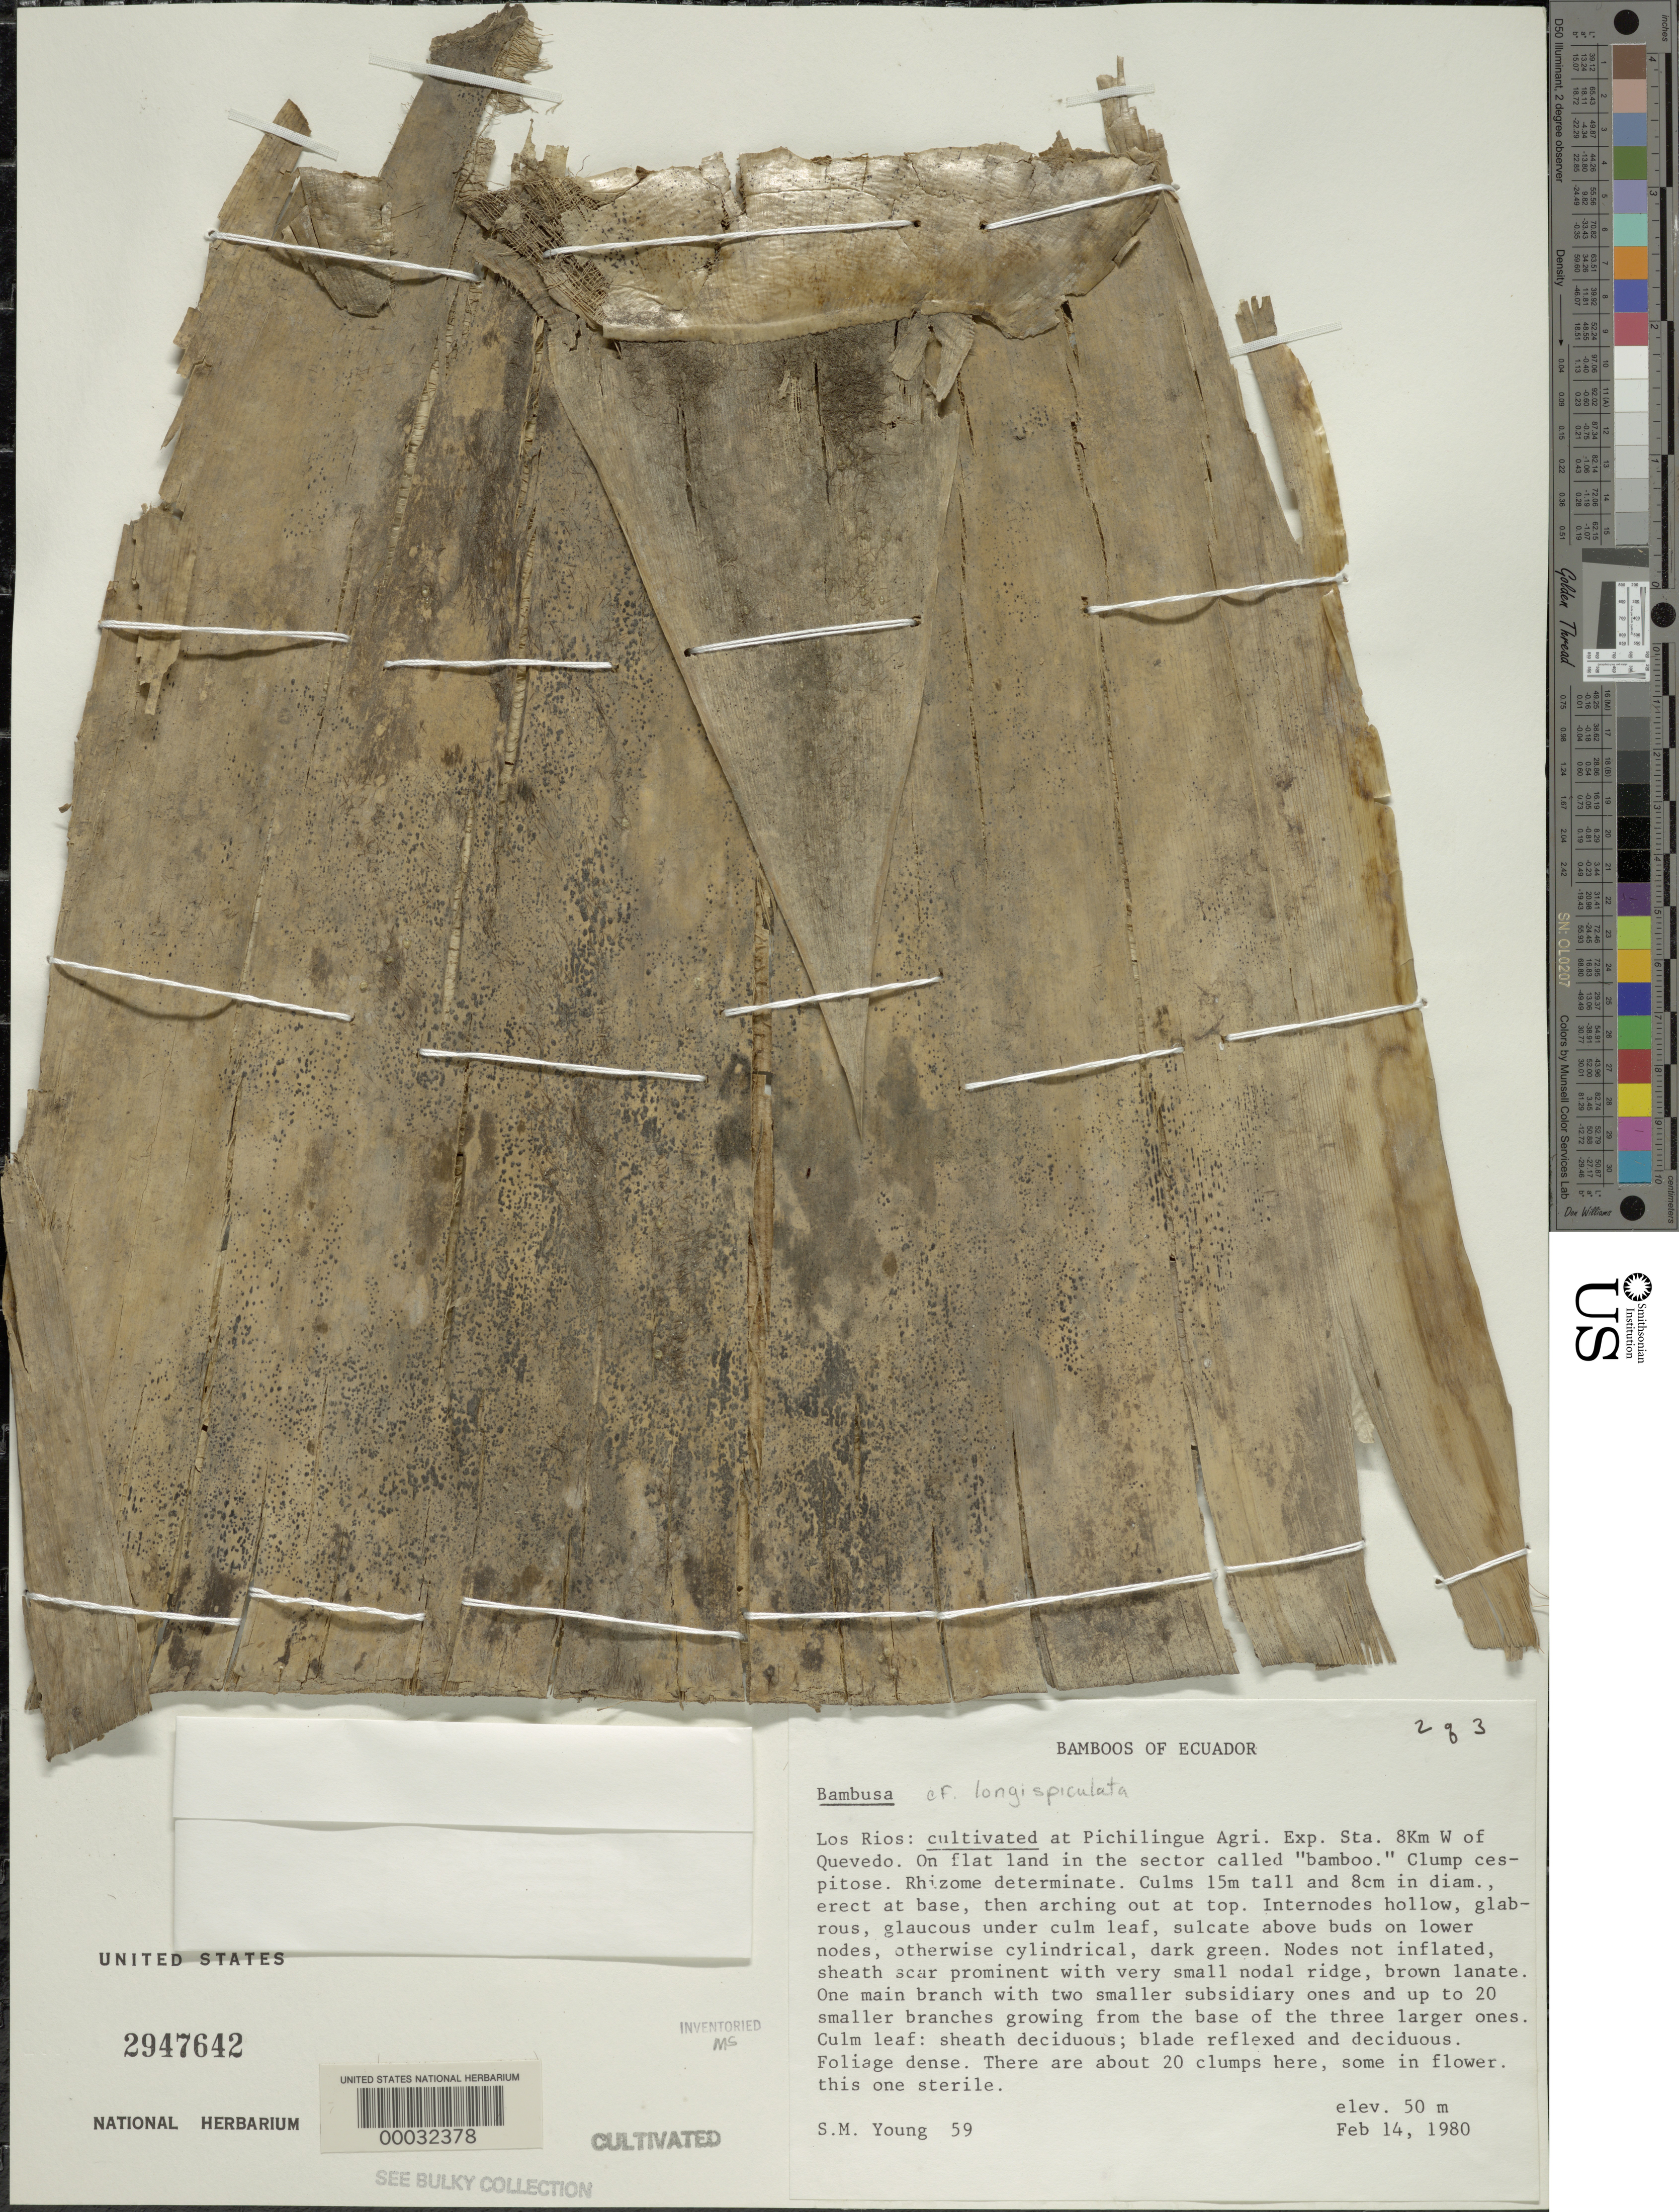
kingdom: Plantae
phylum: Tracheophyta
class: Liliopsida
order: Poales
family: Poaceae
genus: Bambusa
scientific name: Bambusa longispiculata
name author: Gamble ex Brandis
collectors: S. Young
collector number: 59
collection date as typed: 14 Feb 1980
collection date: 1980-02-14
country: Ecuador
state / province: Los Ríos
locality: Pichilingue agricultural Experimentalal station-Quevedo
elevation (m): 50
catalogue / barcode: US 2947642